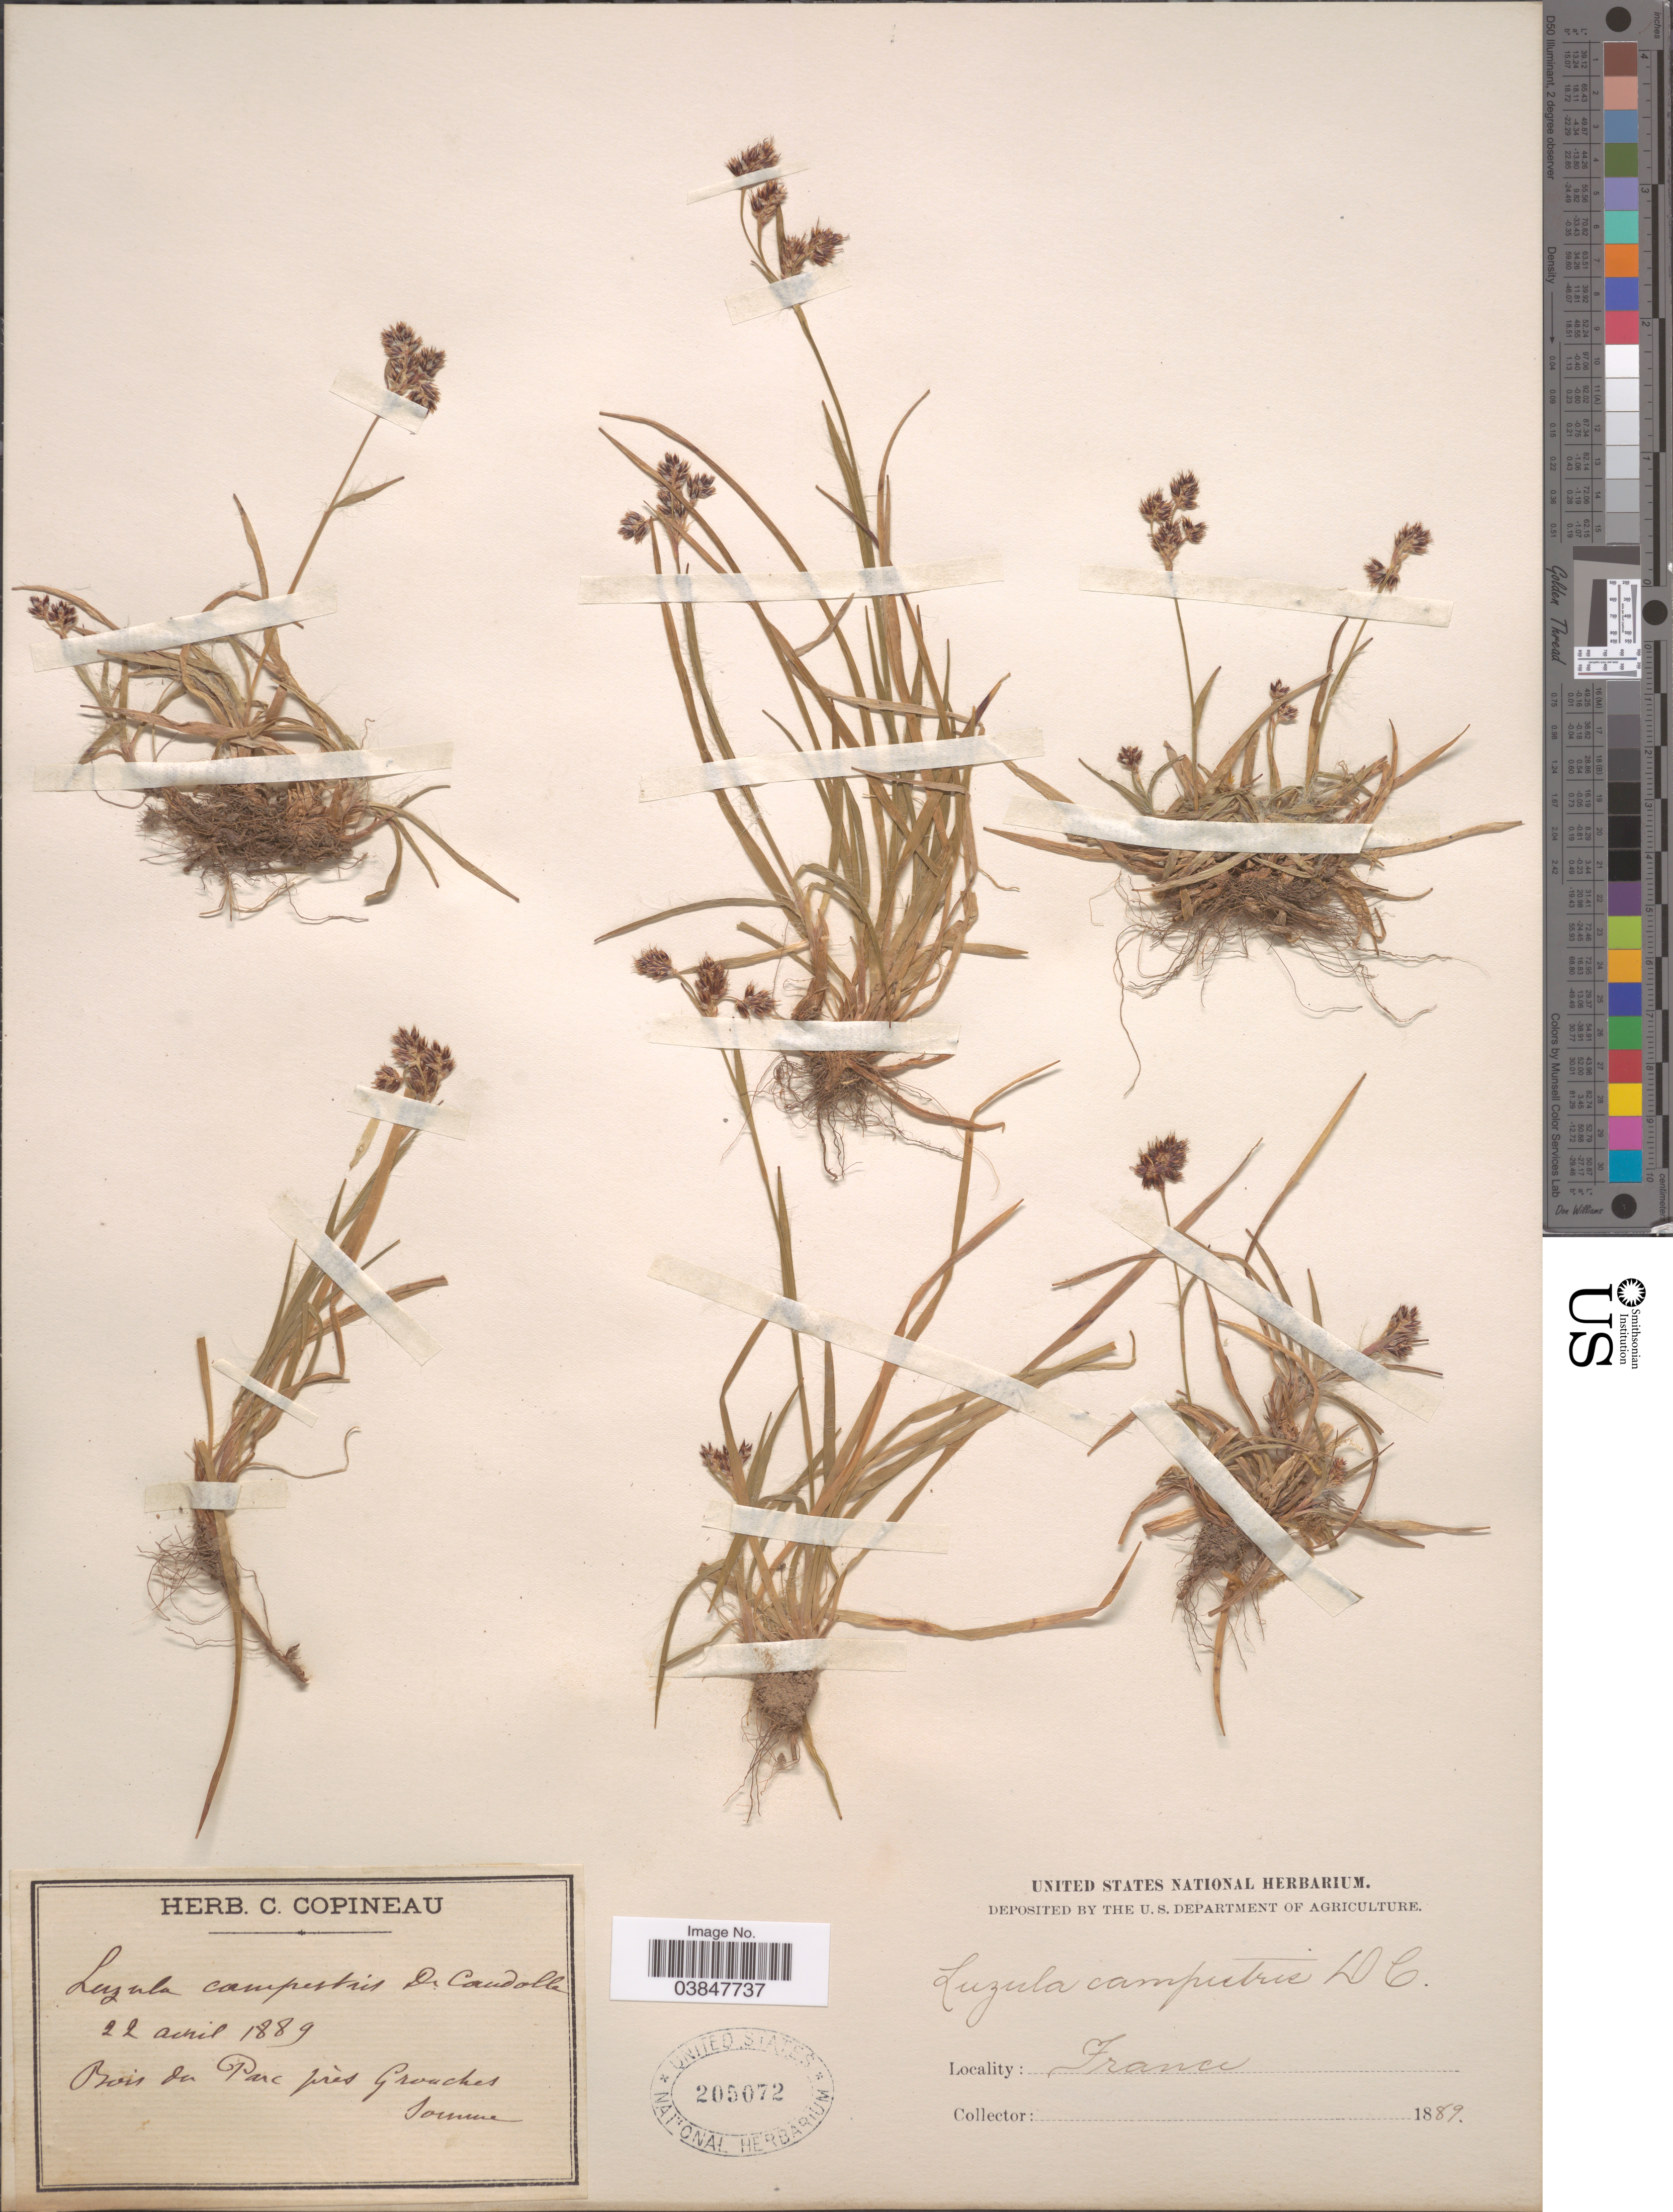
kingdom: Plantae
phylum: Tracheophyta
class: Liliopsida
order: Poales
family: Juncaceae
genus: Luzula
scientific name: Luzula campestris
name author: (L.) DC.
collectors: ex herb. C. Copineau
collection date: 1889-04-22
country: France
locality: Bois du Parc près Gronches, somme.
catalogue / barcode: US 205072